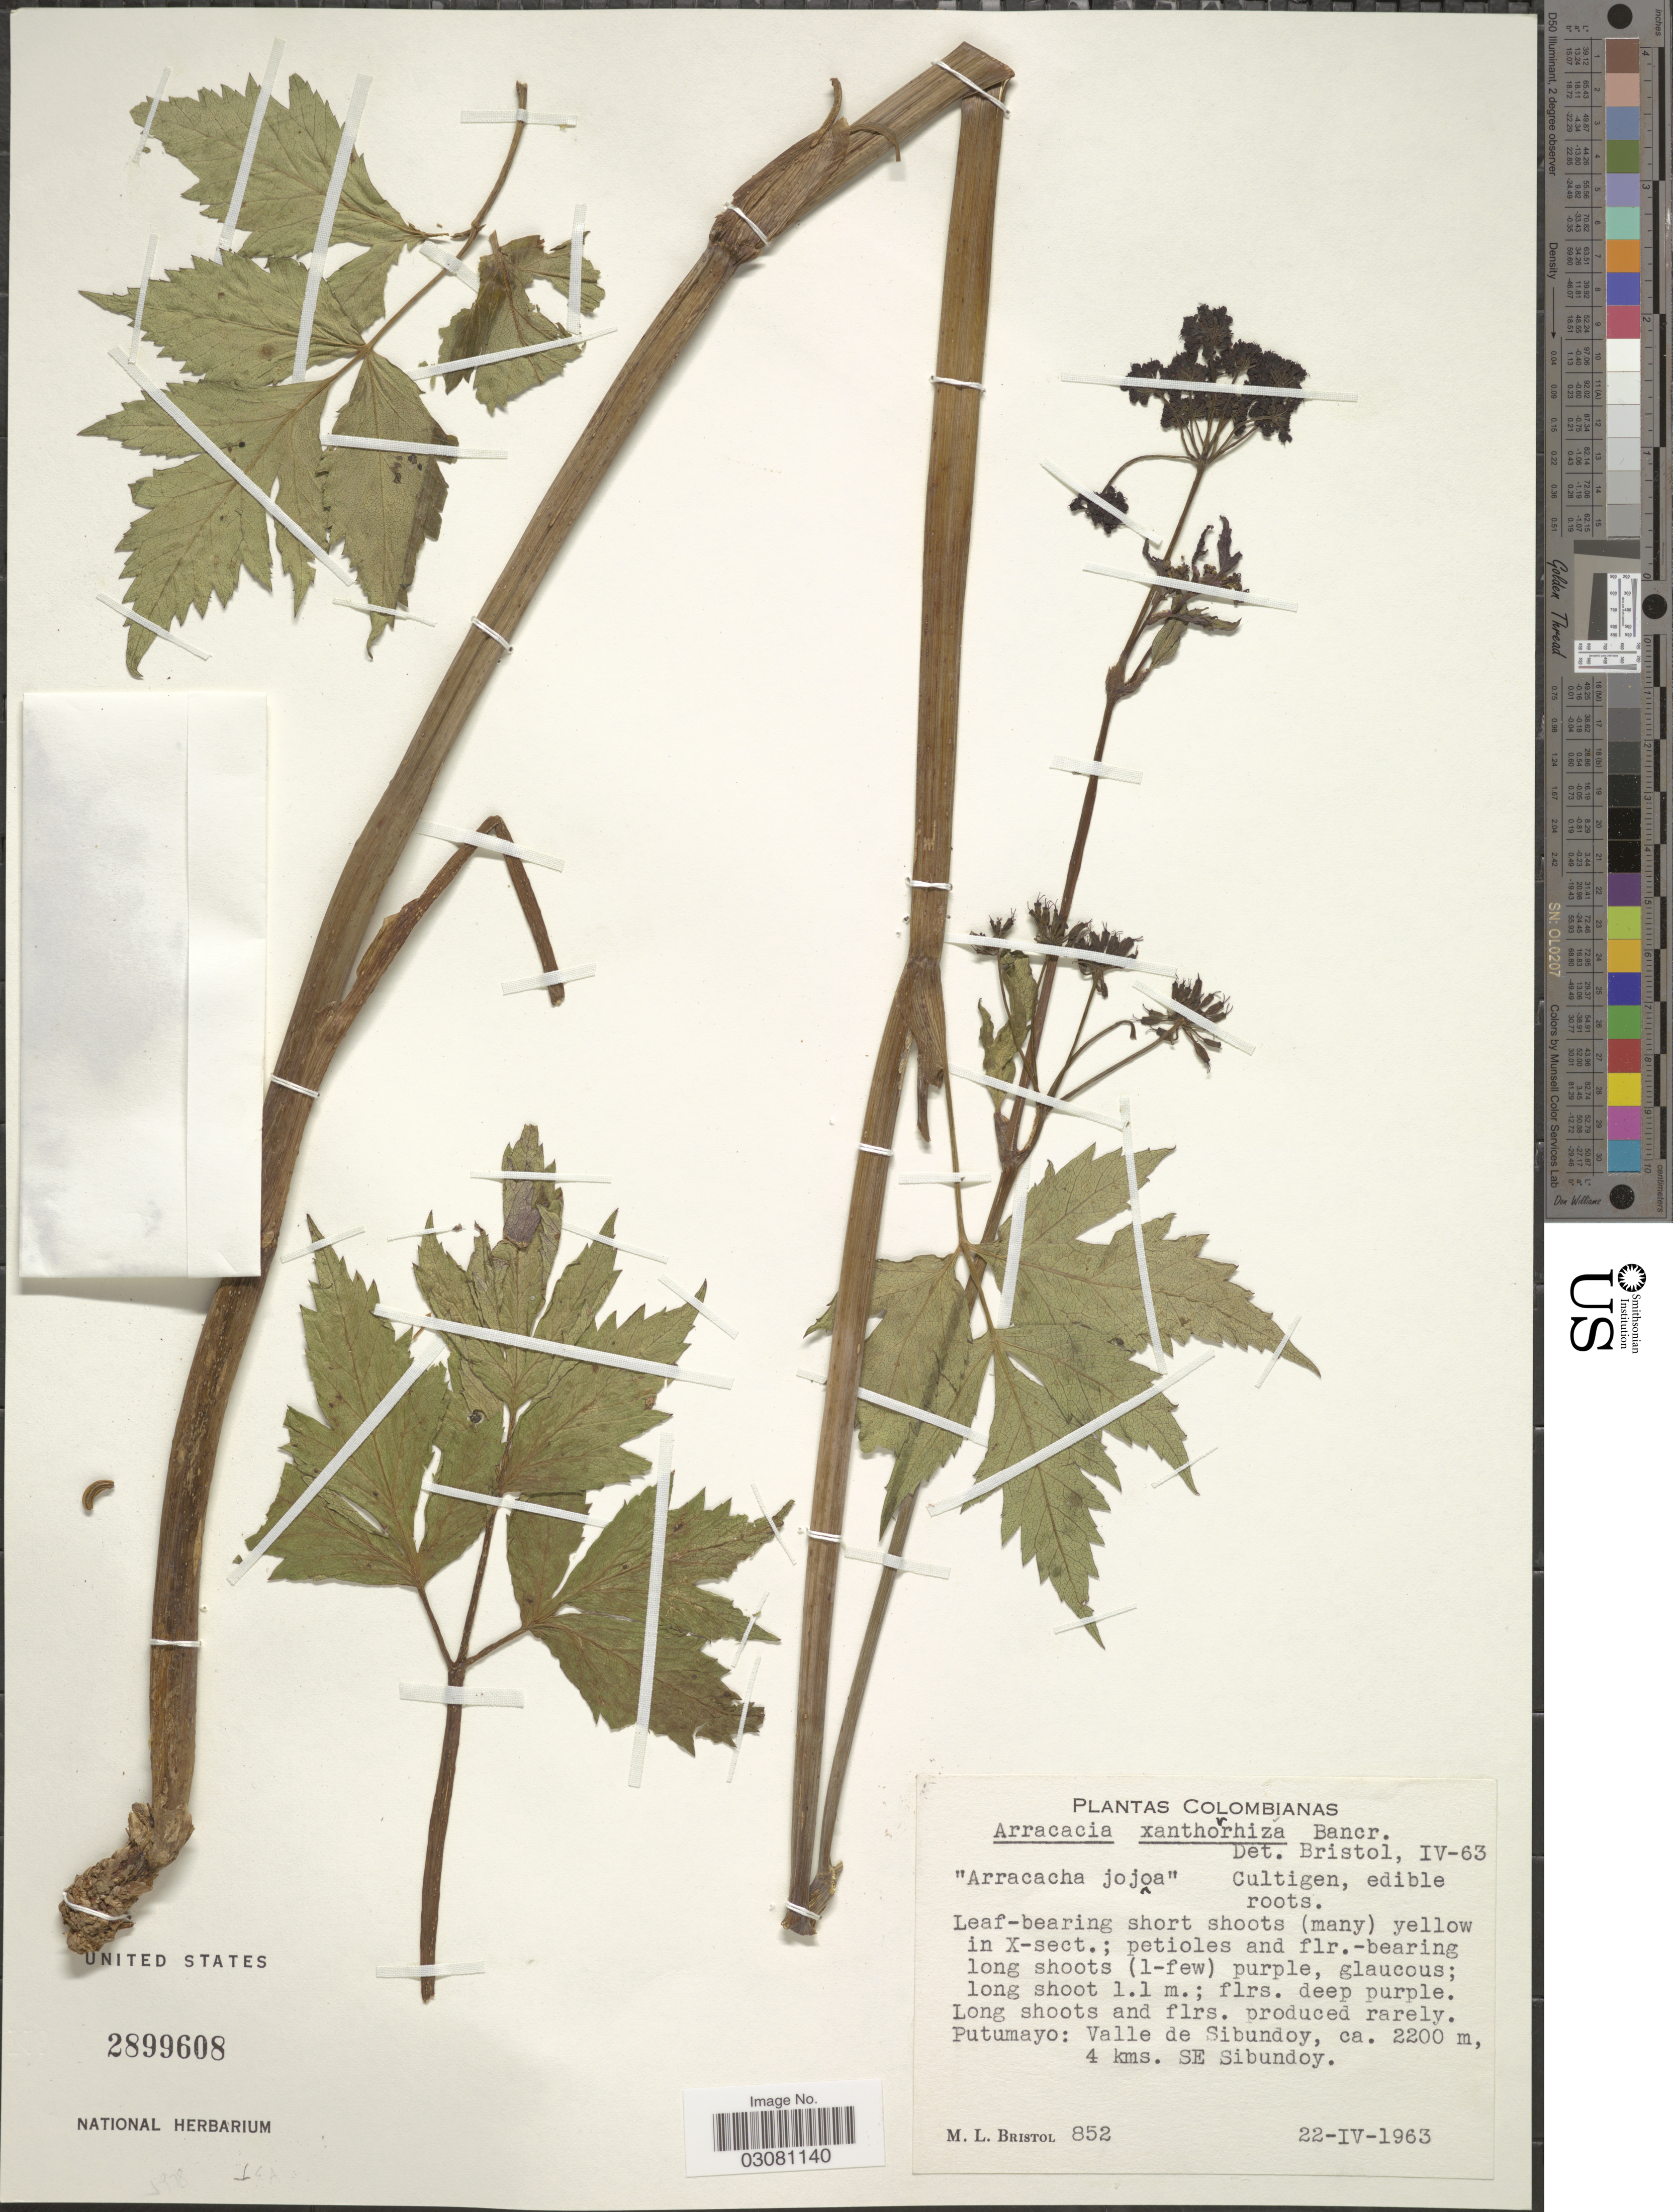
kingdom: Plantae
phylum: Tracheophyta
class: Magnoliopsida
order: Apiales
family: Apiaceae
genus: Arracacia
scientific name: Arracacia xanthorrhiza var. xanthorrhiza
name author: Bancr.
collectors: M. L. Bristol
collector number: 852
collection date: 1963-04-22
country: Colombia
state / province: Putumayo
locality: Valle de Sibundoy, 4 kms. SE Sibundoy.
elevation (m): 2200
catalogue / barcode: US 2899608